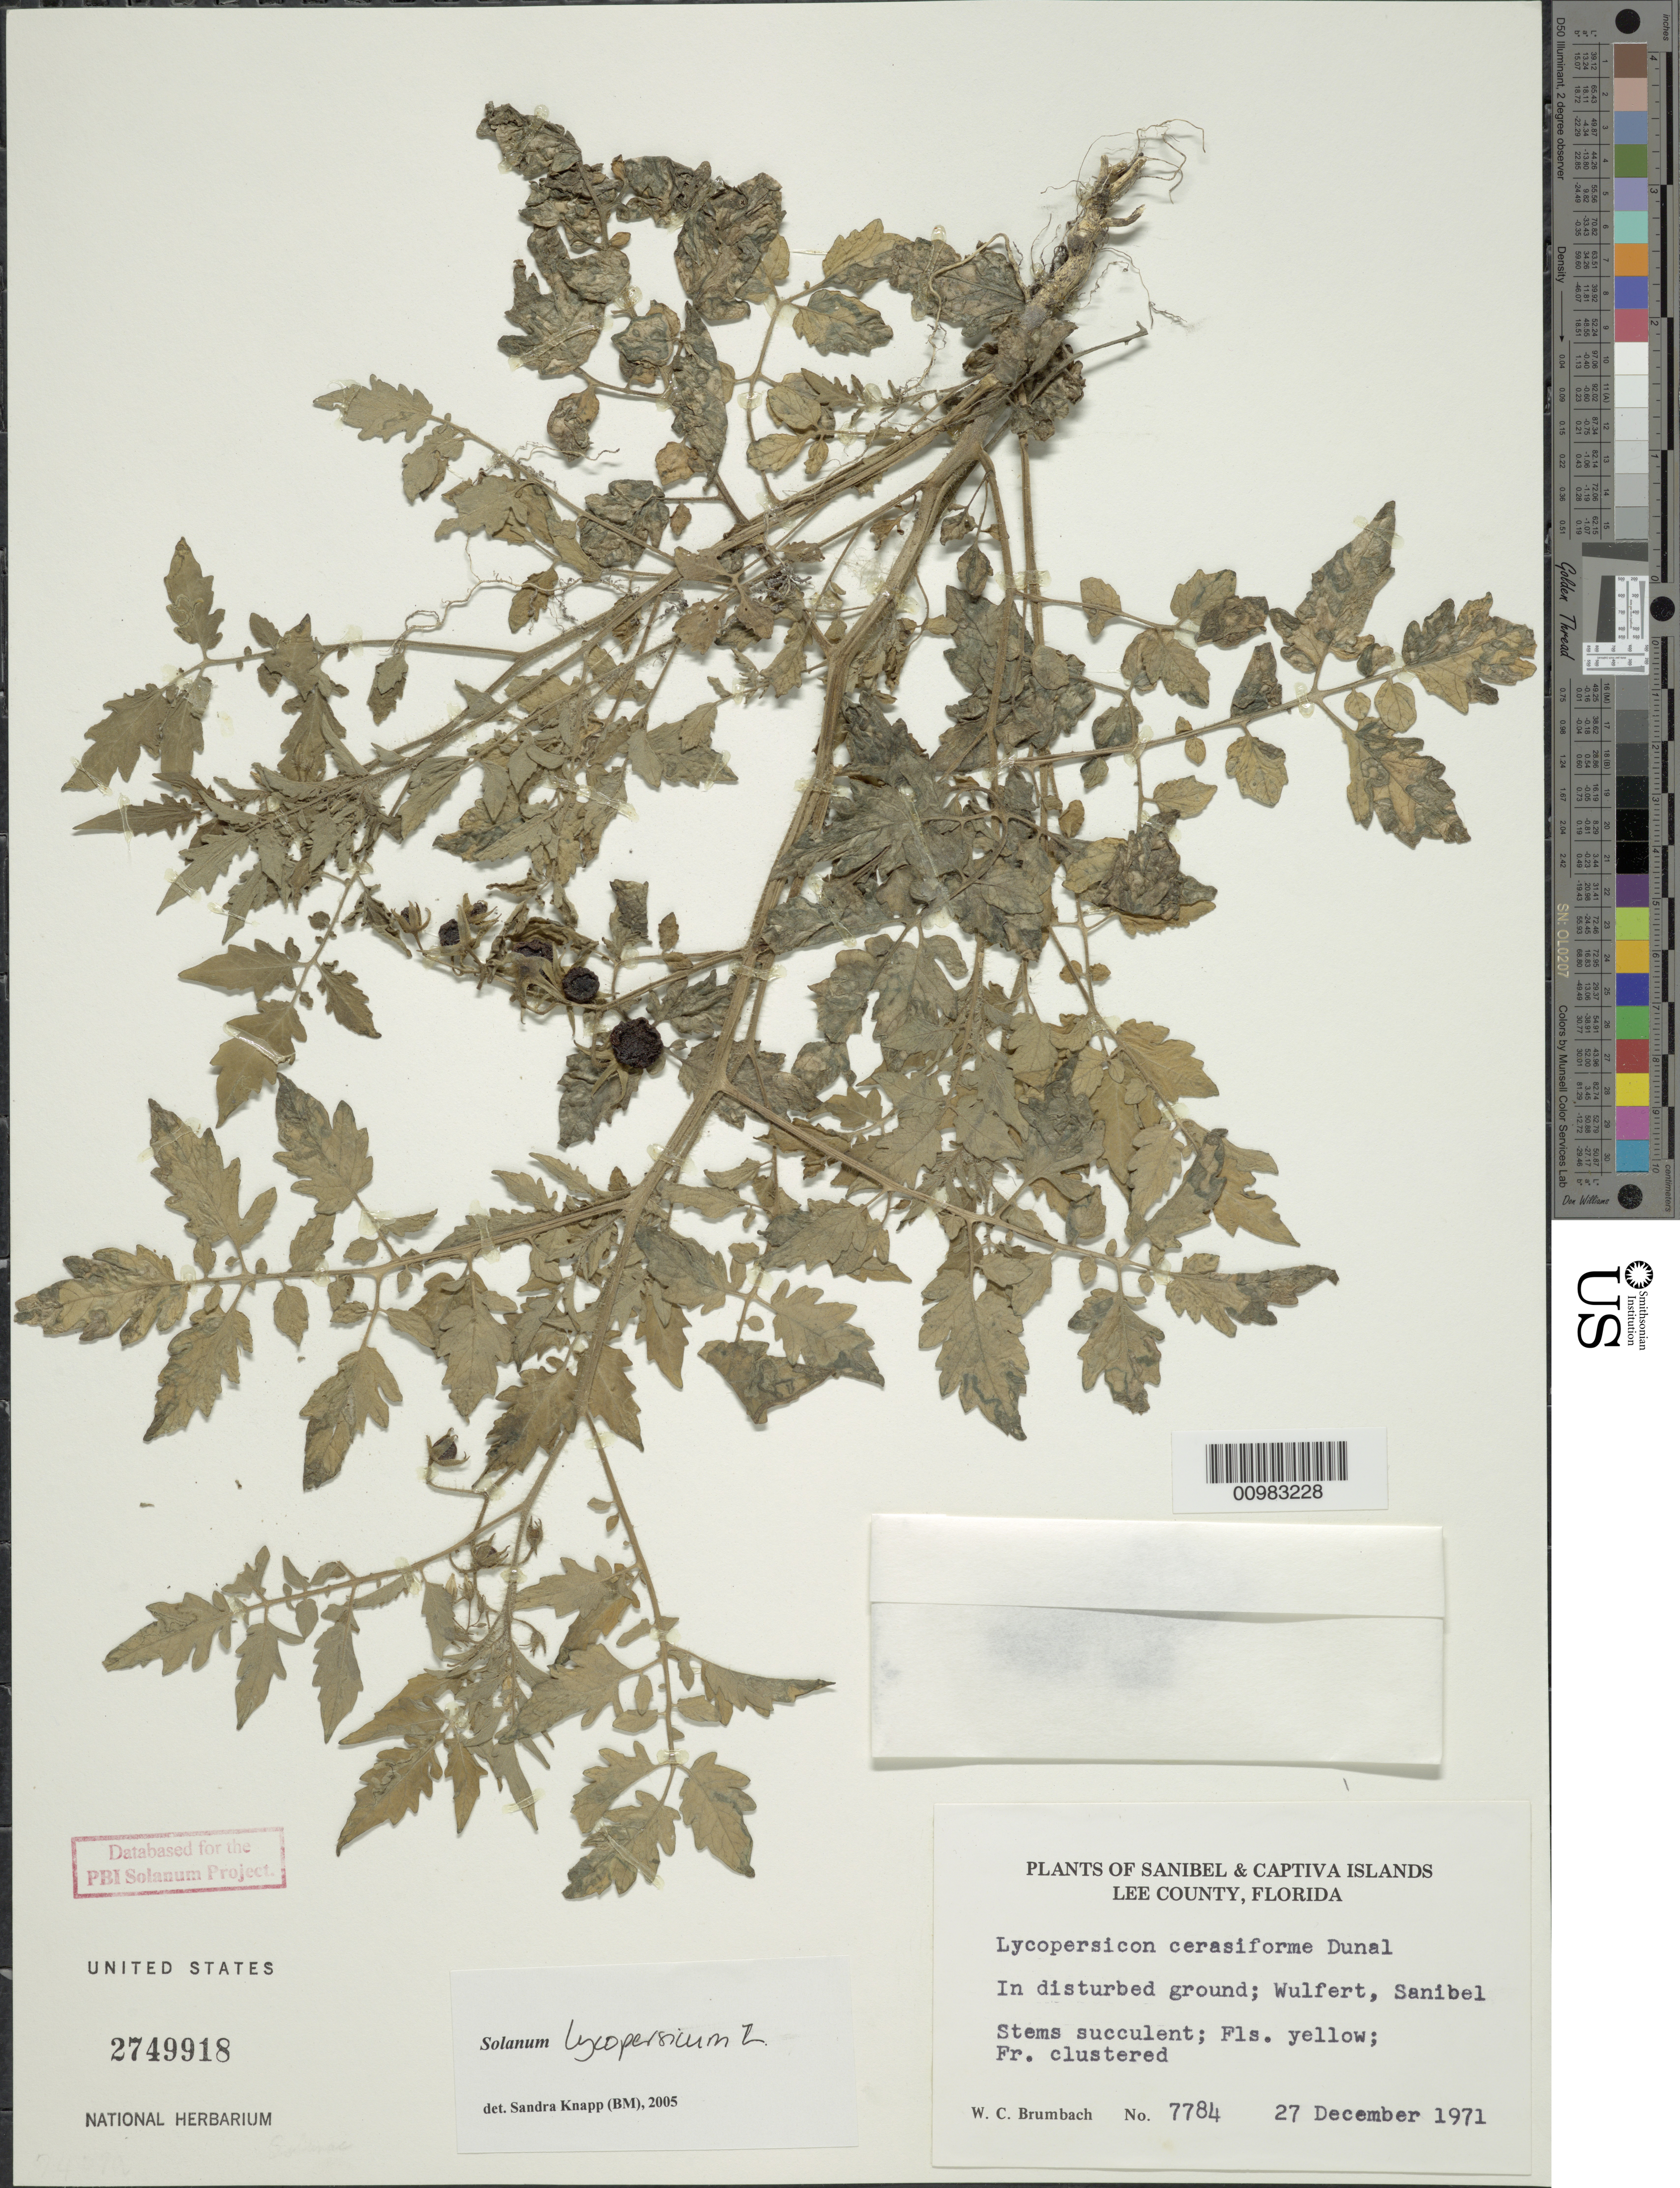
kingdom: Plantae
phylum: Tracheophyta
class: Magnoliopsida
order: Solanales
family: Solanaceae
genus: Solanum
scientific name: Solanum lycopersicum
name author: L.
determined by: Peralta, Iris E.; Knapp, S. D.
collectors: W. C. Brumbach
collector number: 7784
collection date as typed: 27 Dec 1971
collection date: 1971-12-27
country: United States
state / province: Florida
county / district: Lee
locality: Sanibel & Captiva Islands, Wulfert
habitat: in disturbed ground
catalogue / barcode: US 2749918